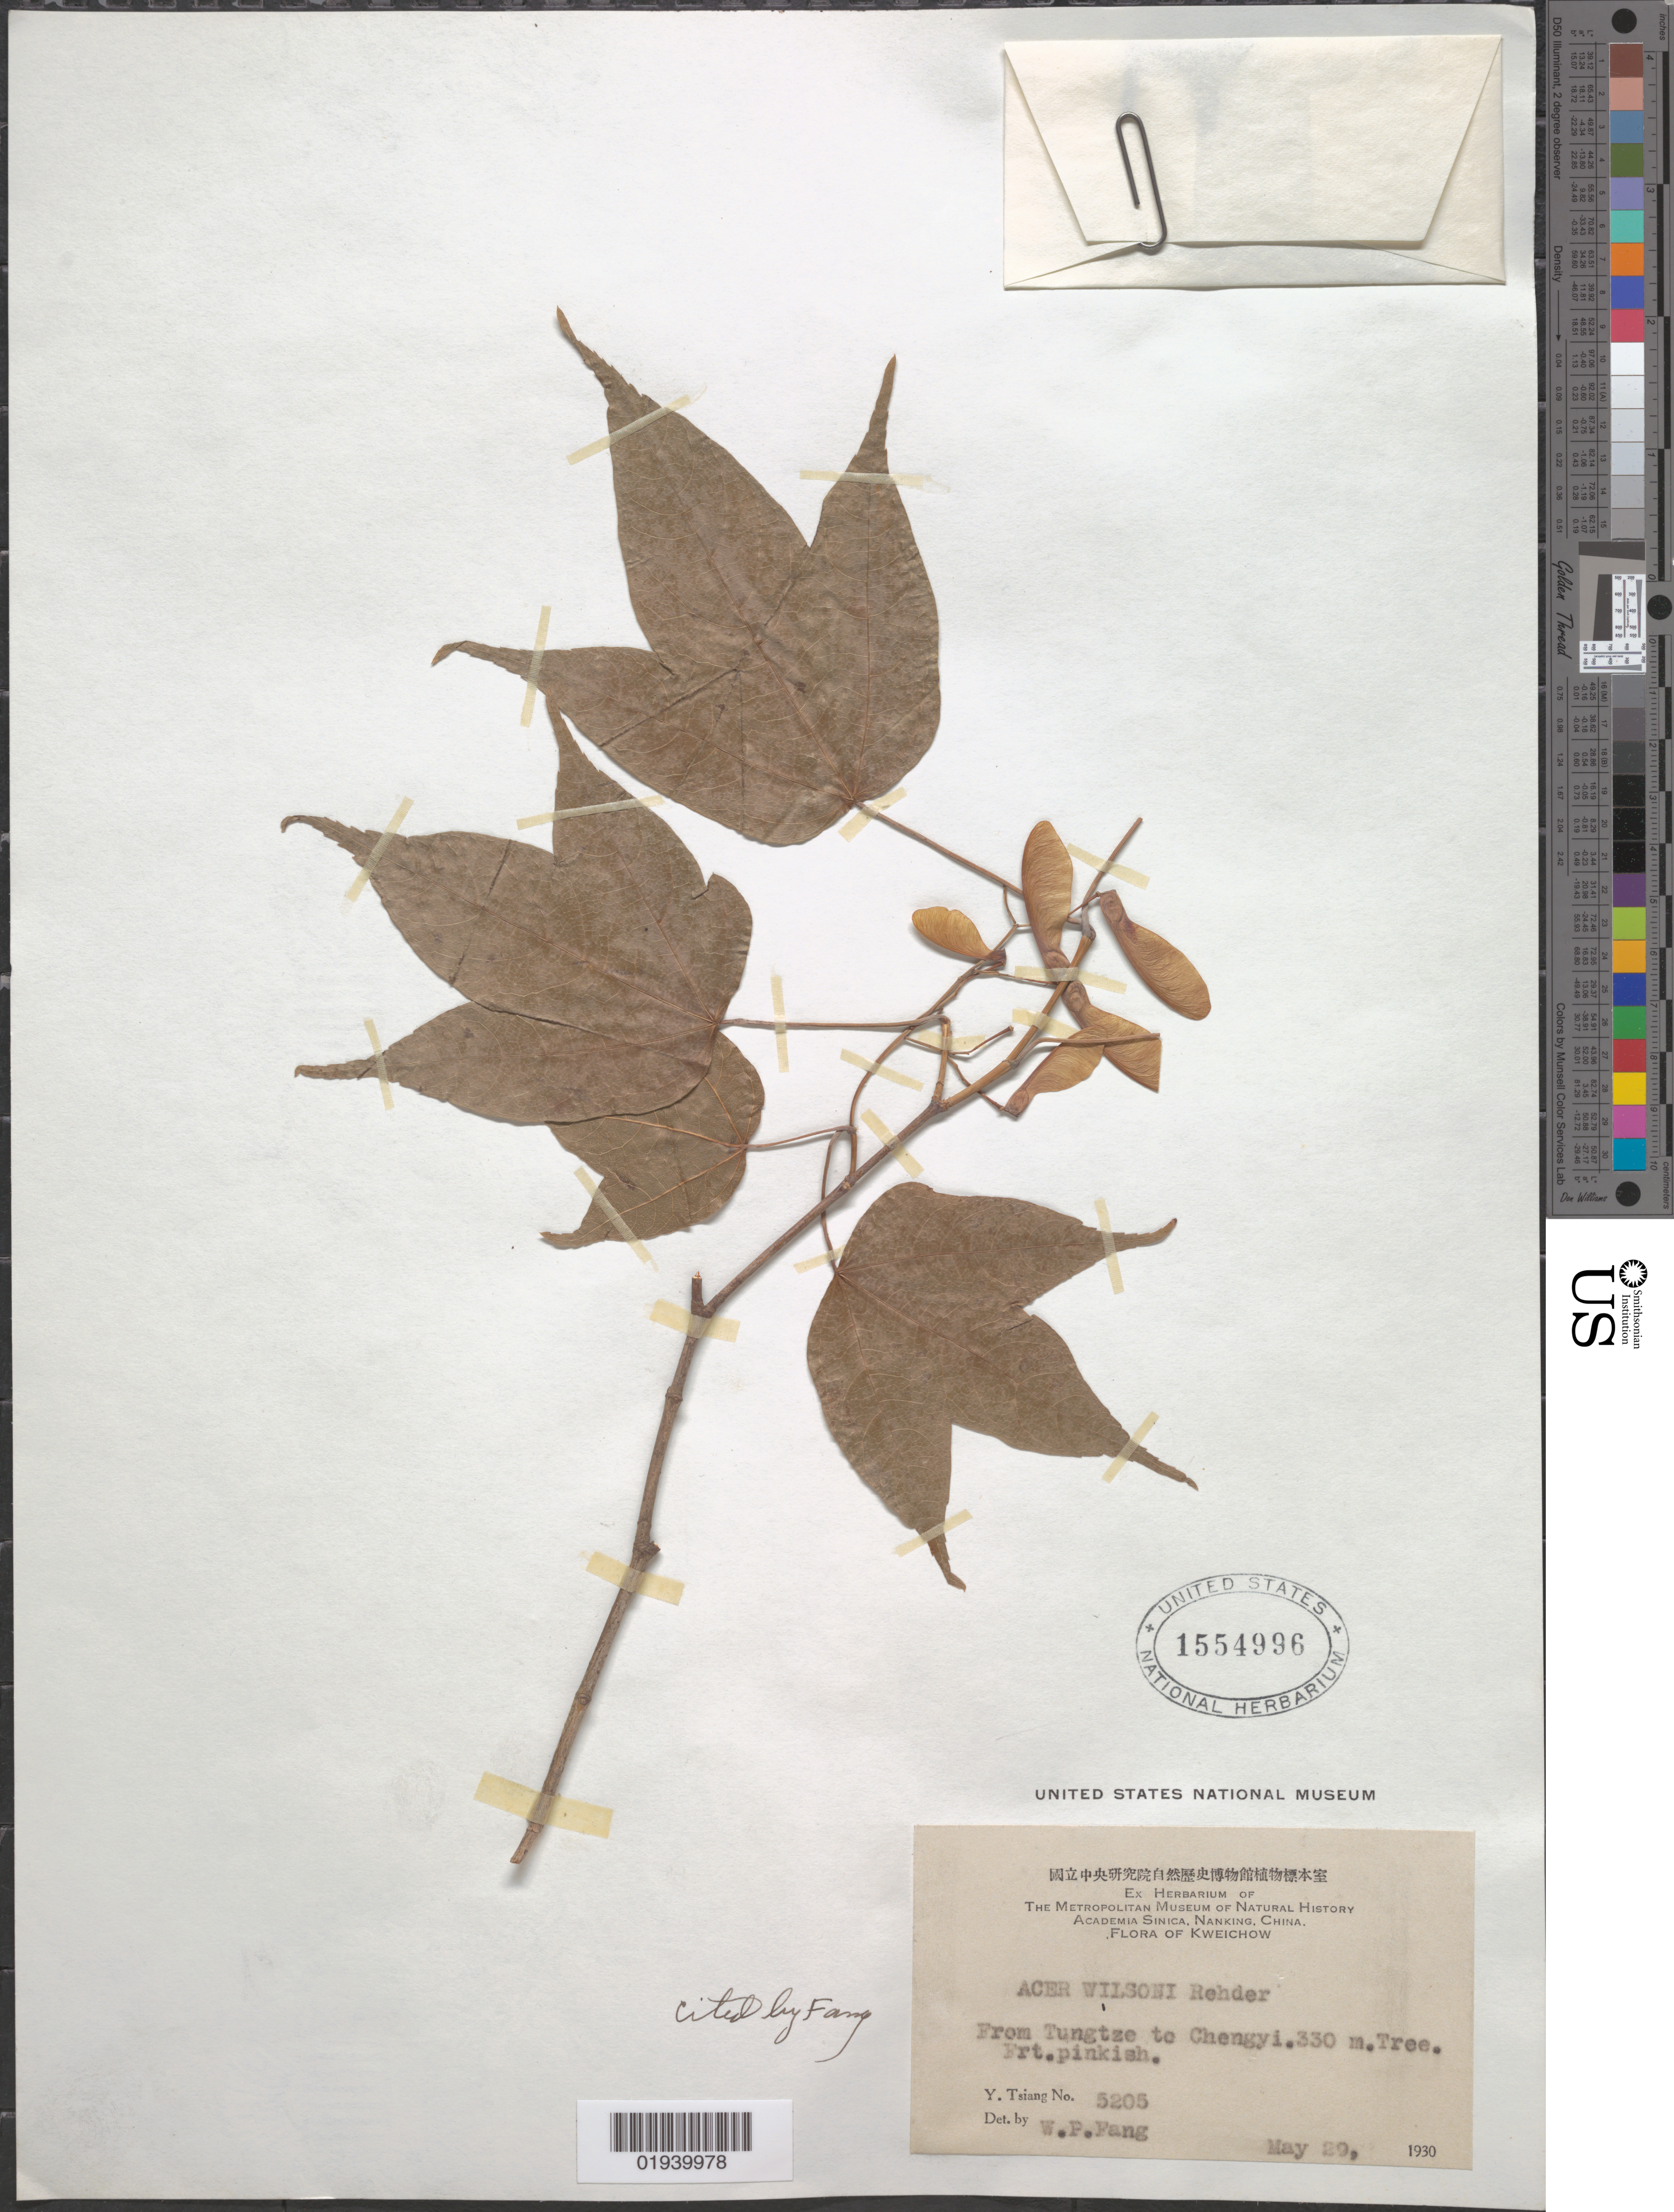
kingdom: Plantae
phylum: Tracheophyta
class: Magnoliopsida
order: Sapindales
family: Sapindaceae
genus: Acer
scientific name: Acer wilsonii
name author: Rehder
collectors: Y. Tsiang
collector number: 5205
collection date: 1930-05-29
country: China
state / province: Guizhou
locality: Kweichow [Guizhou], from Tungtze to Chengyi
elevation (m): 330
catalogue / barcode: US 1554996